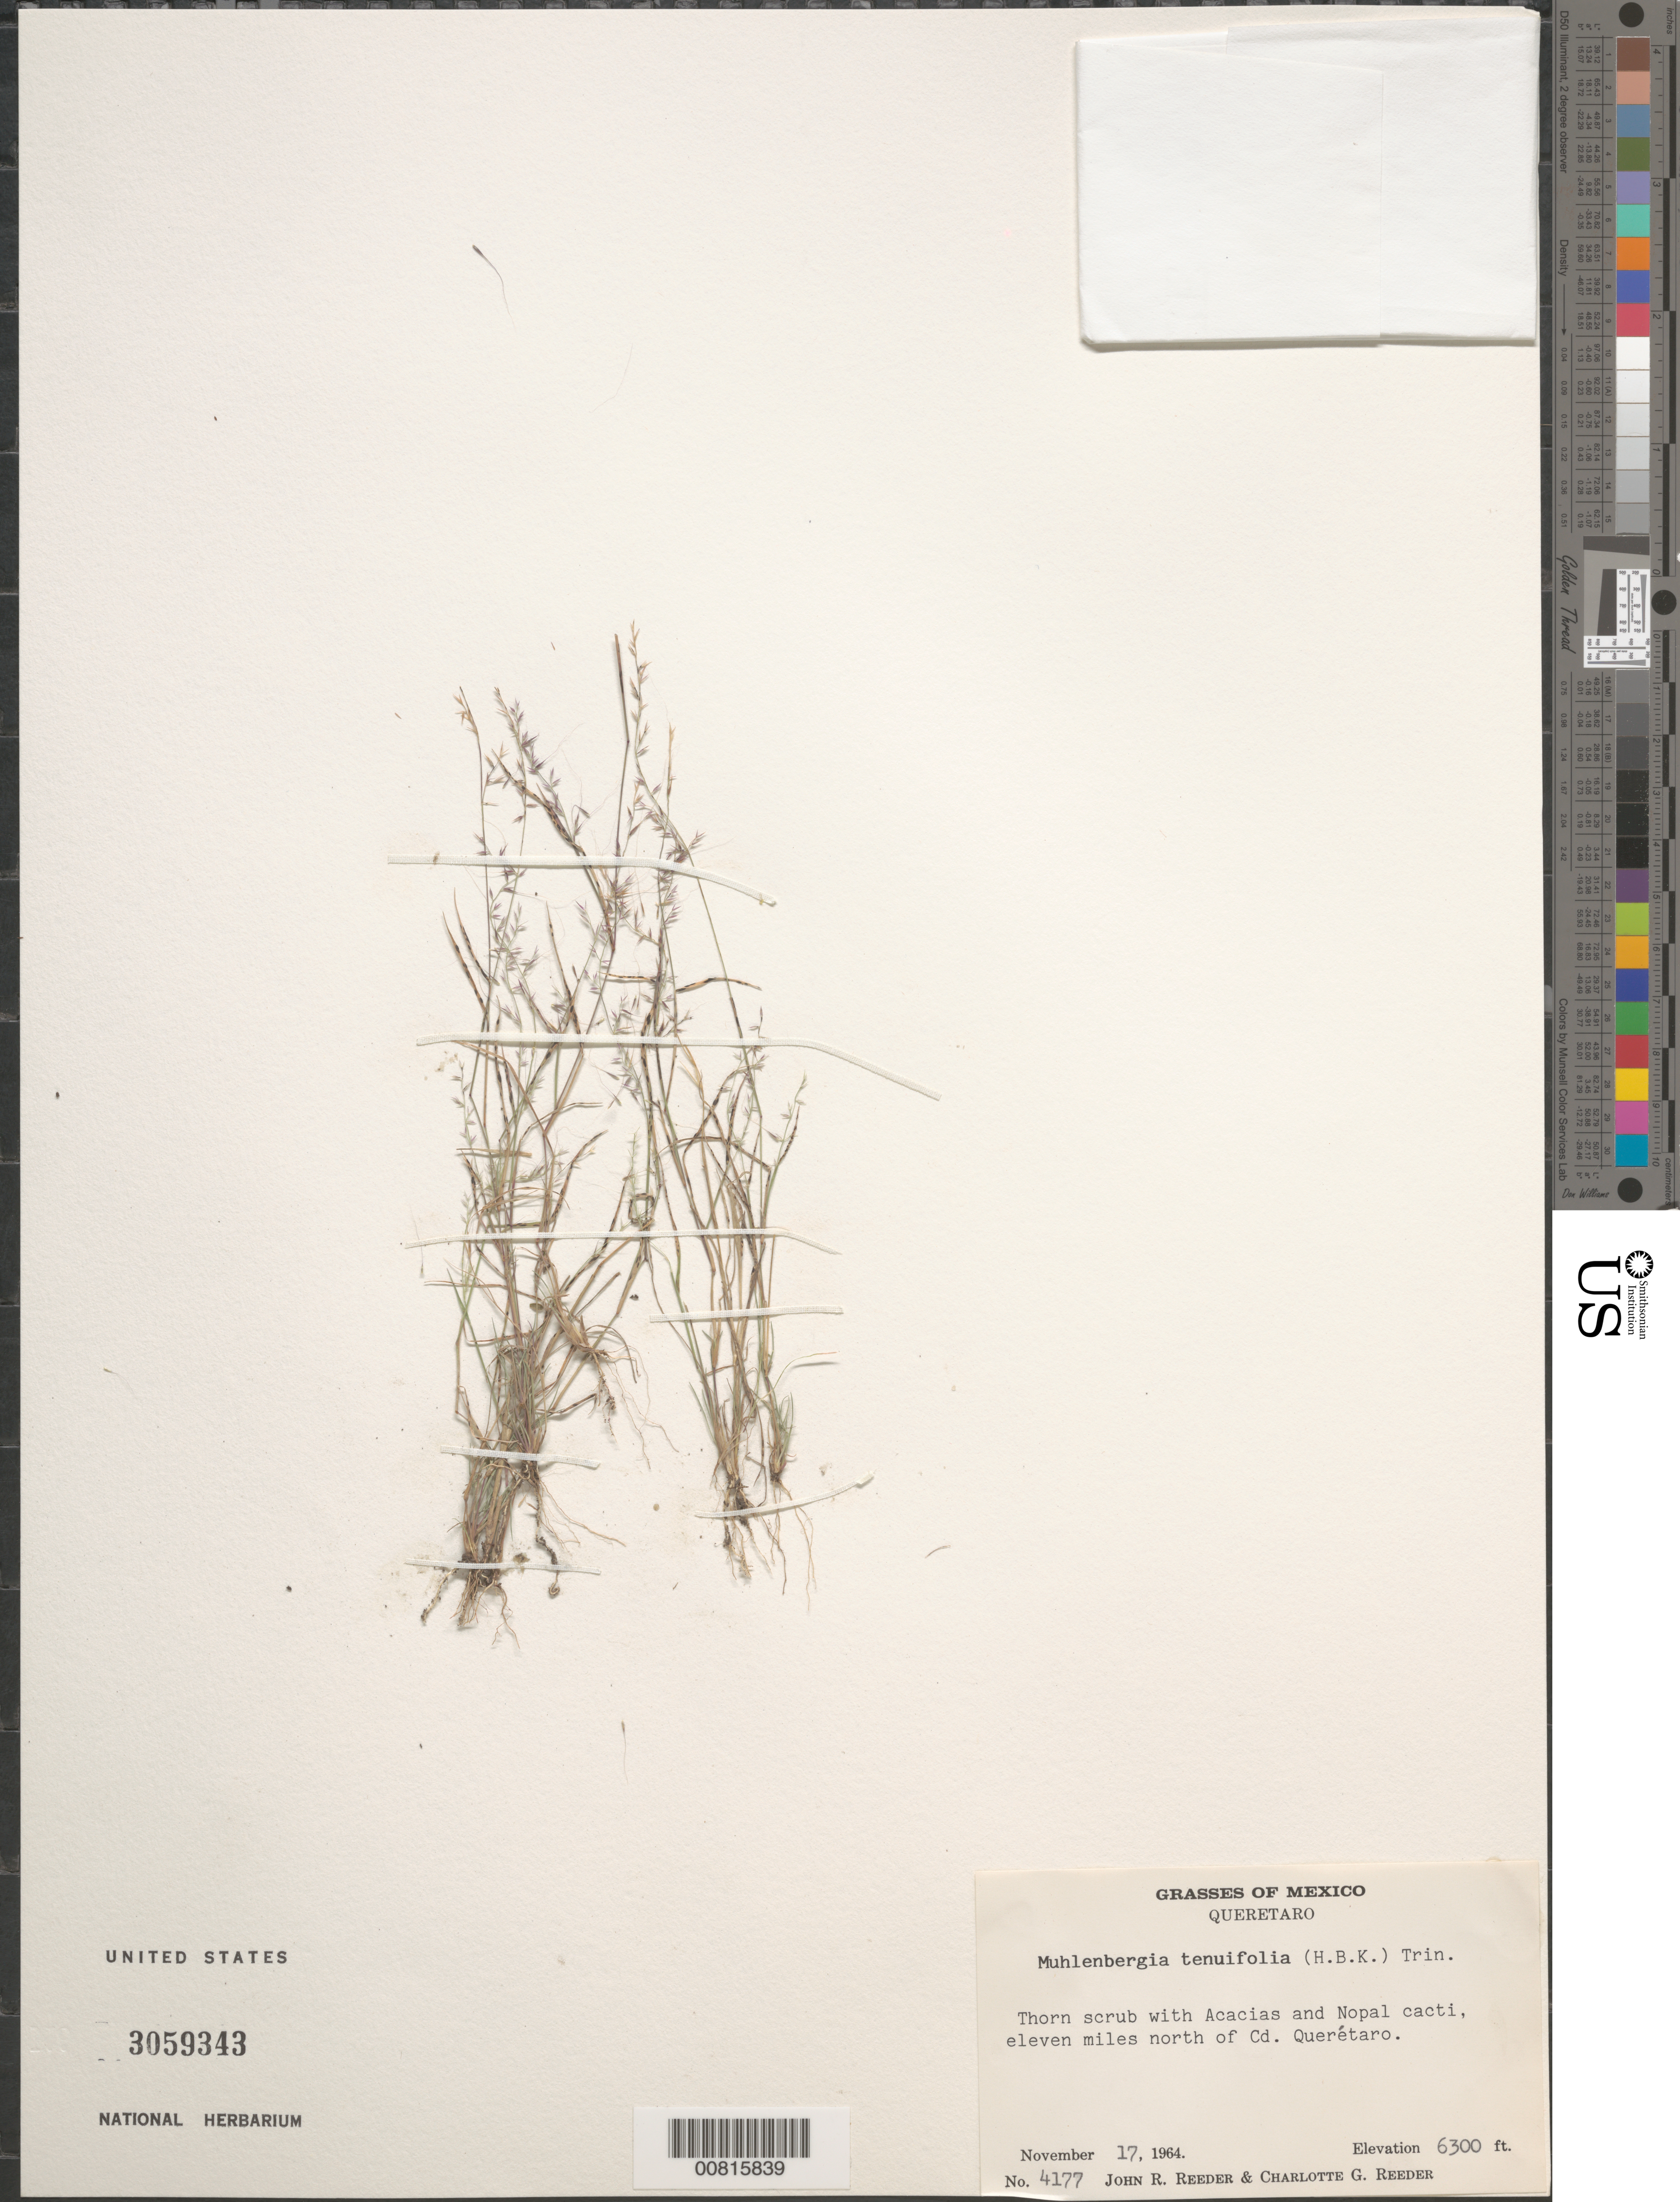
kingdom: Plantae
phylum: Tracheophyta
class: Liliopsida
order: Poales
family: Poaceae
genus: Muhlenbergia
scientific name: Muhlenbergia tenuifolia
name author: (Kunth) Kunth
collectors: J. R. Reeder & C. G. Reeder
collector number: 4177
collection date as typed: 17 Nov 1964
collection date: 1964-11-17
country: Mexico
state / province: Querétaro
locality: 11 mi N of Cd. Queretaro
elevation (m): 1920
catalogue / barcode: US 3059343